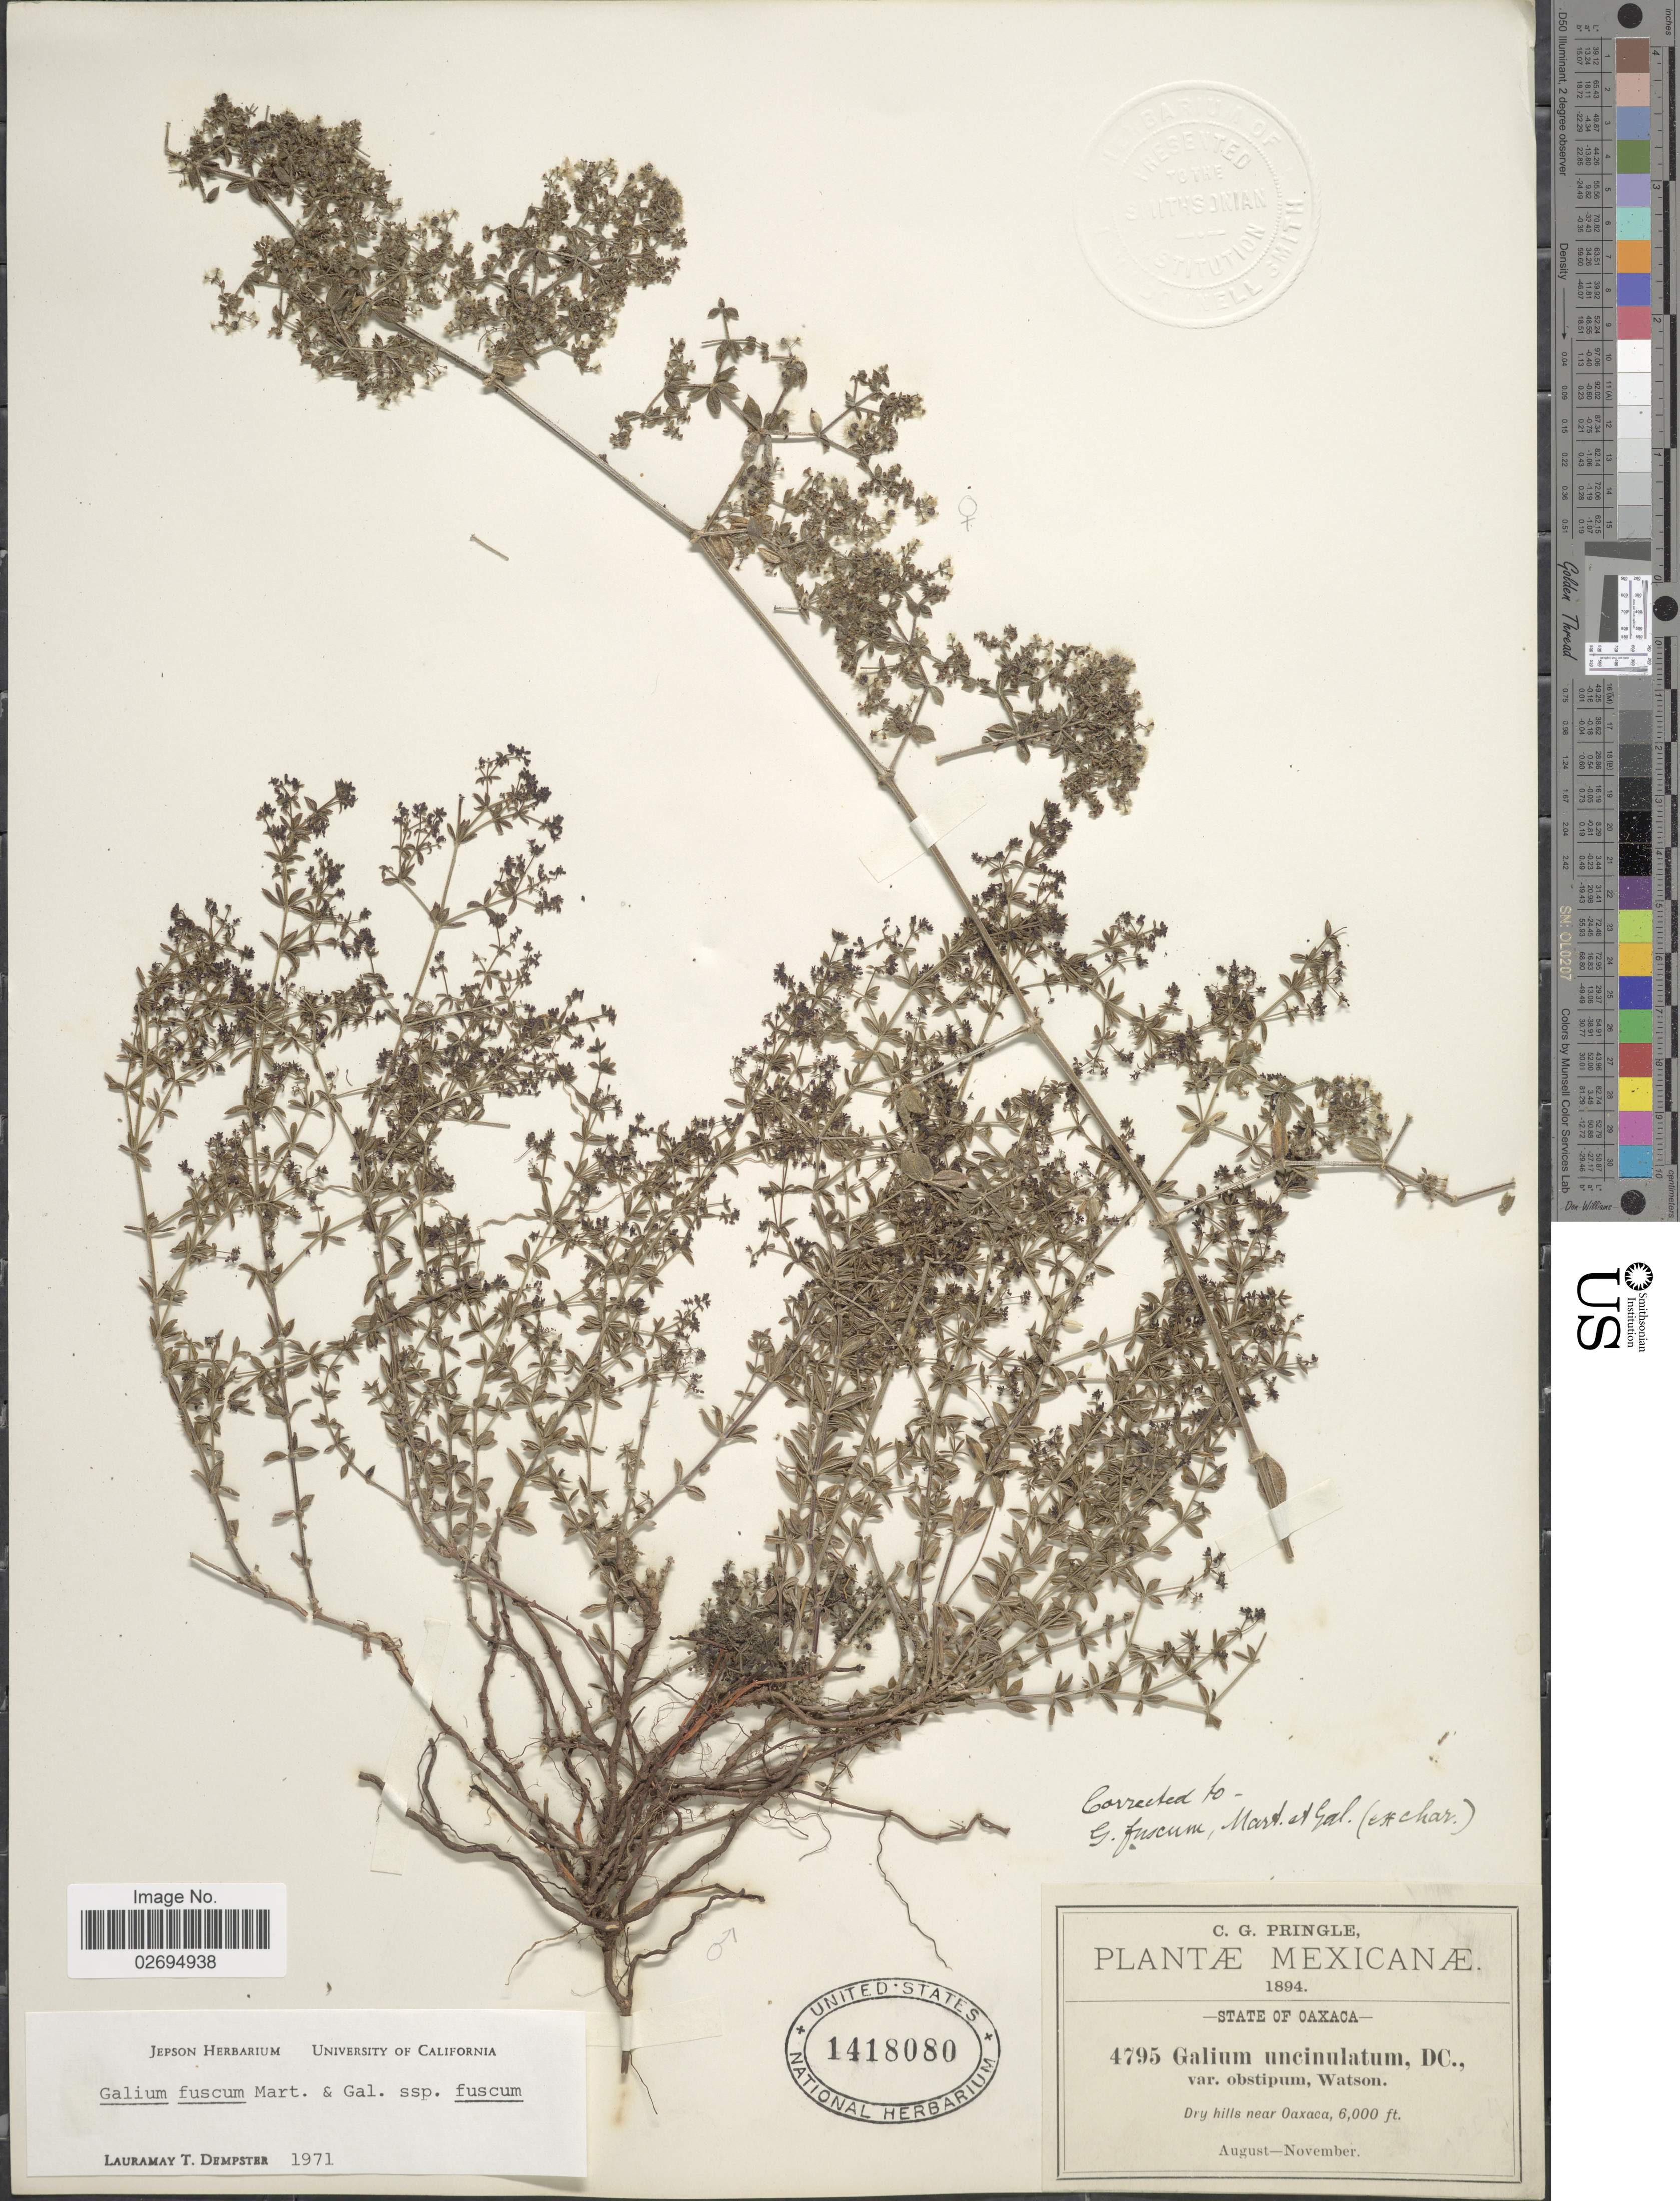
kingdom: Plantae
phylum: Tracheophyta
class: Magnoliopsida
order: Gentianales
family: Rubiaceae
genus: Galium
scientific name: Galium fuscum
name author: M. Martens & Galeotti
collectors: C. G. Pringle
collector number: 4795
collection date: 1894-08/1894-11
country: Mexico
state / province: Oaxaca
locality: Dry hills near Oaxaca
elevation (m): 1829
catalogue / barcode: US 1418080